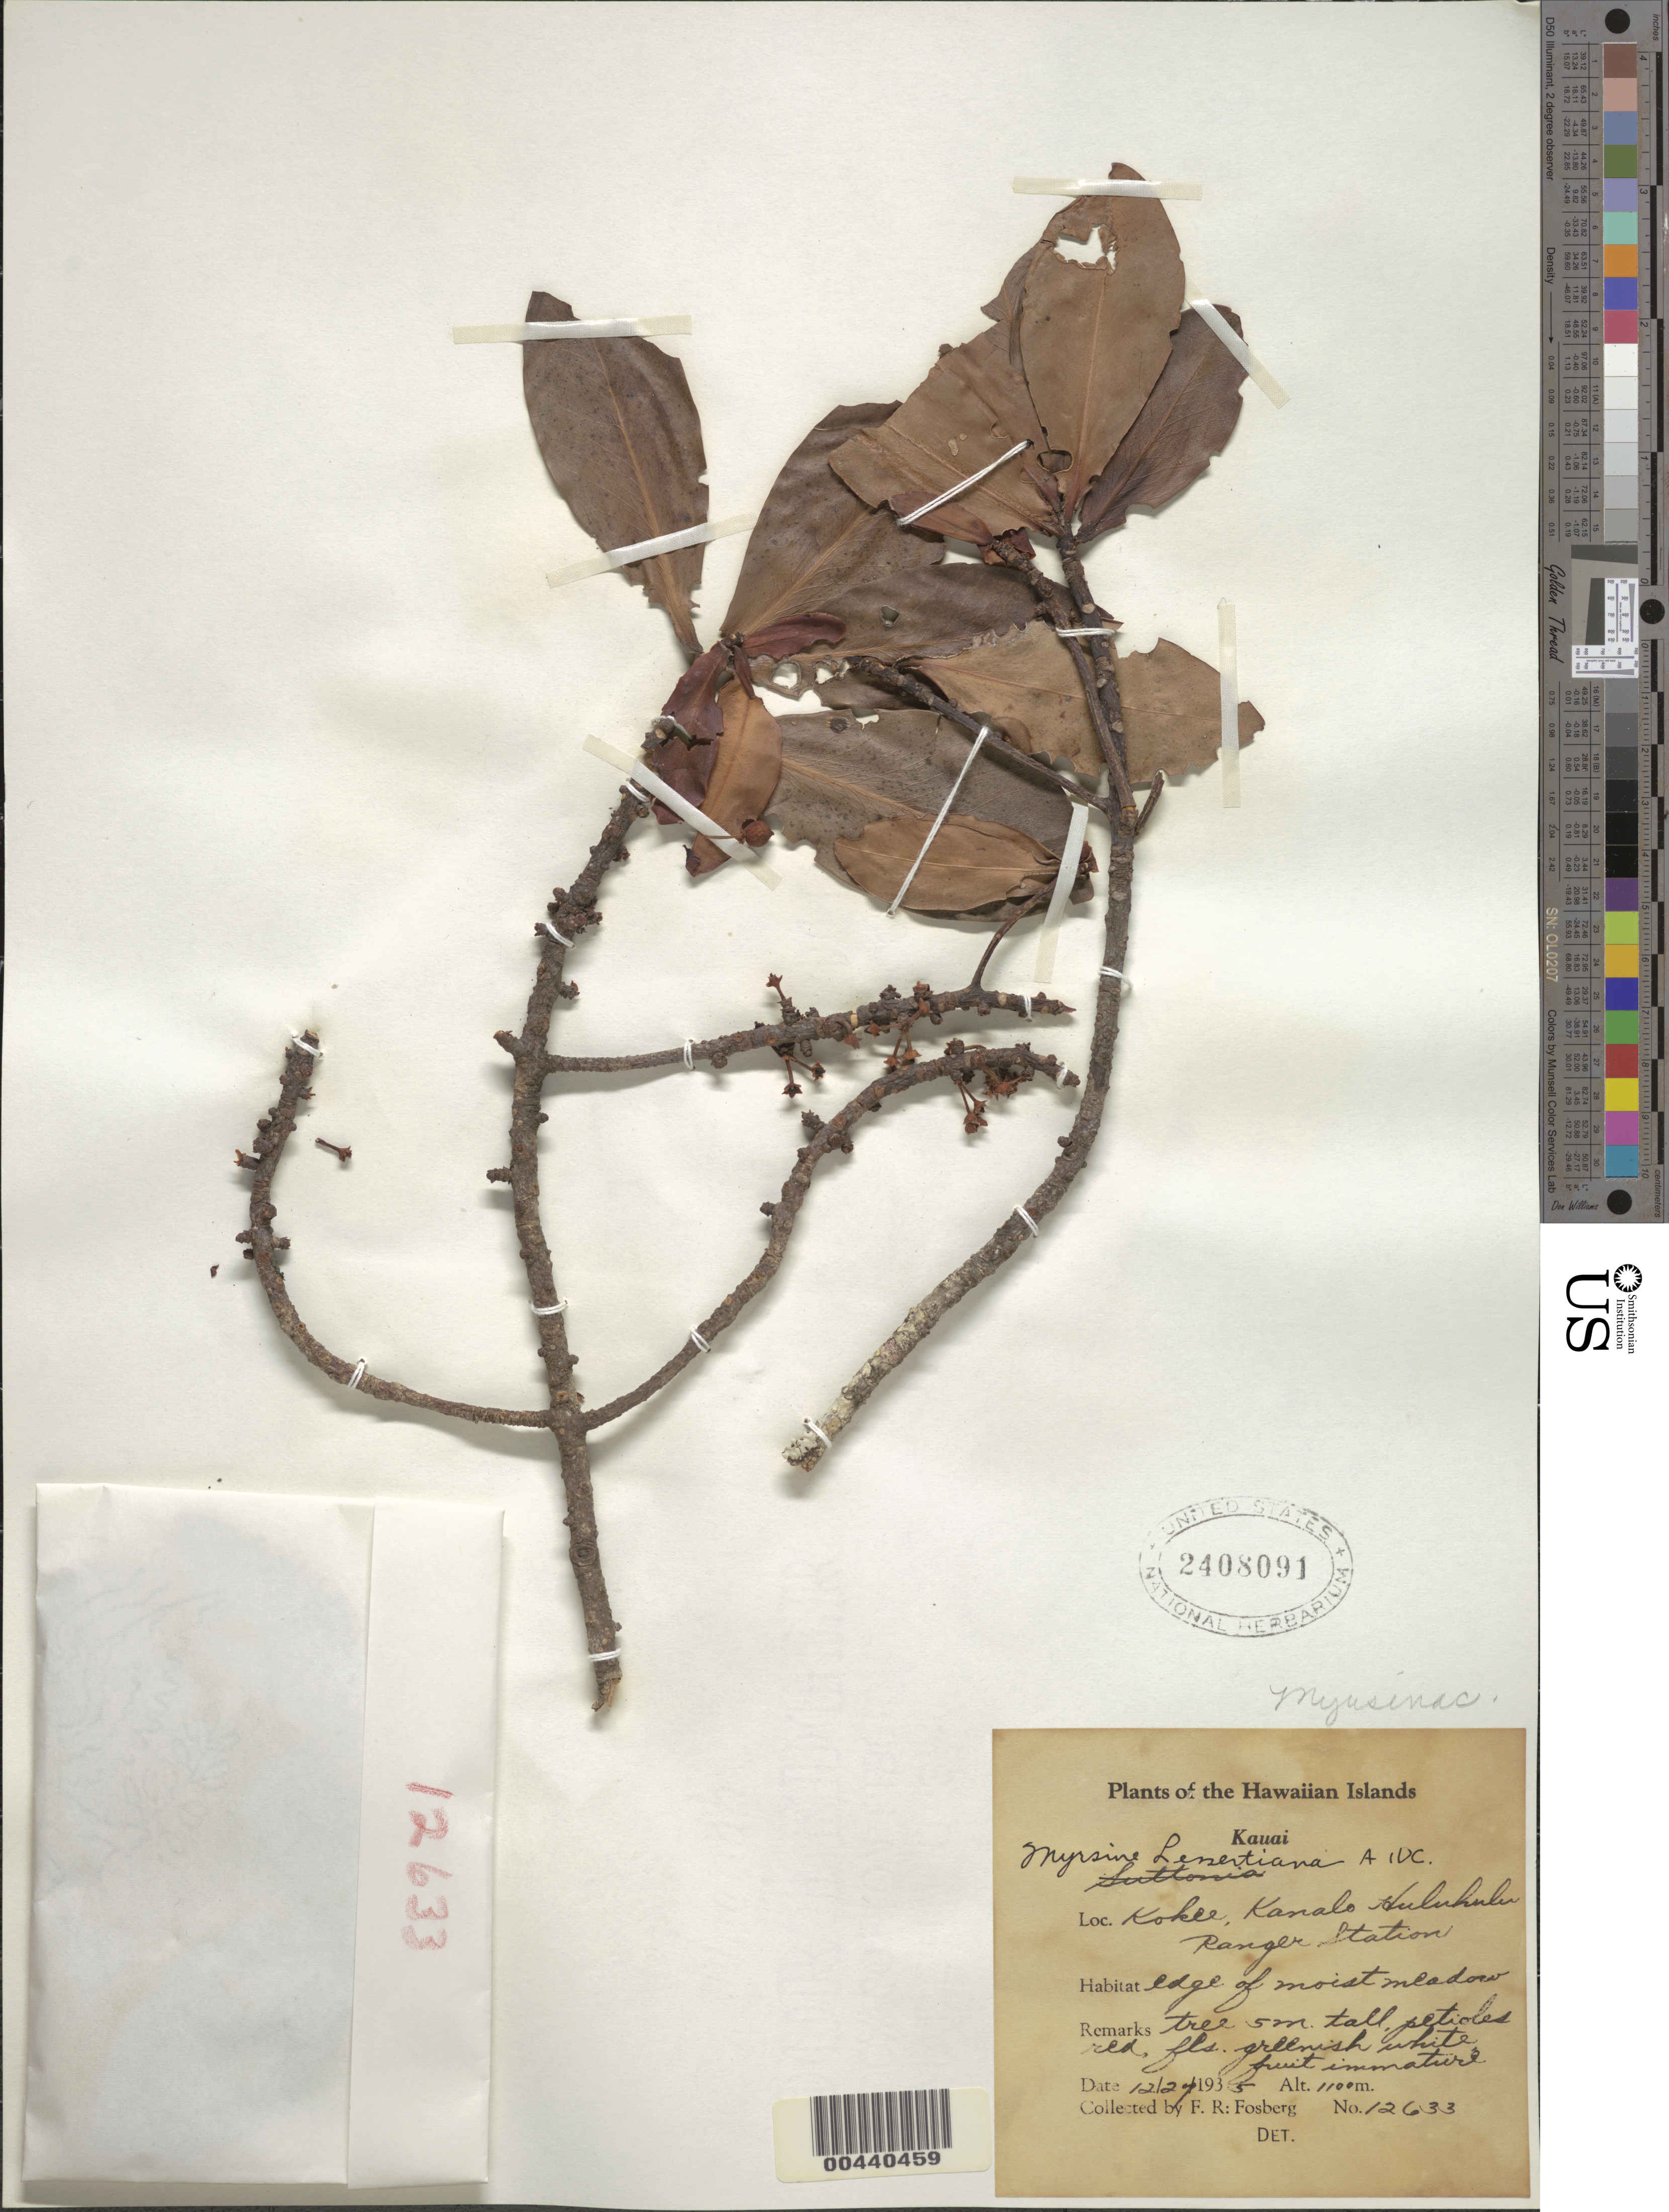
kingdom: Plantae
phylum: Tracheophyta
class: Magnoliopsida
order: Ericales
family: Primulaceae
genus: Myrsine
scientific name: Myrsine lessertiana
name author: A. DC.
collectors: F. R. Fosberg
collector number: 12633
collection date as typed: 27 Dec 1935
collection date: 1935-12-27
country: United States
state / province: Hawaii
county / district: Kauai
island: Kaua'i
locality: Kokee, Kanalo Huluhulu Ranger Station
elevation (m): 1100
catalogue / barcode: US 2408091